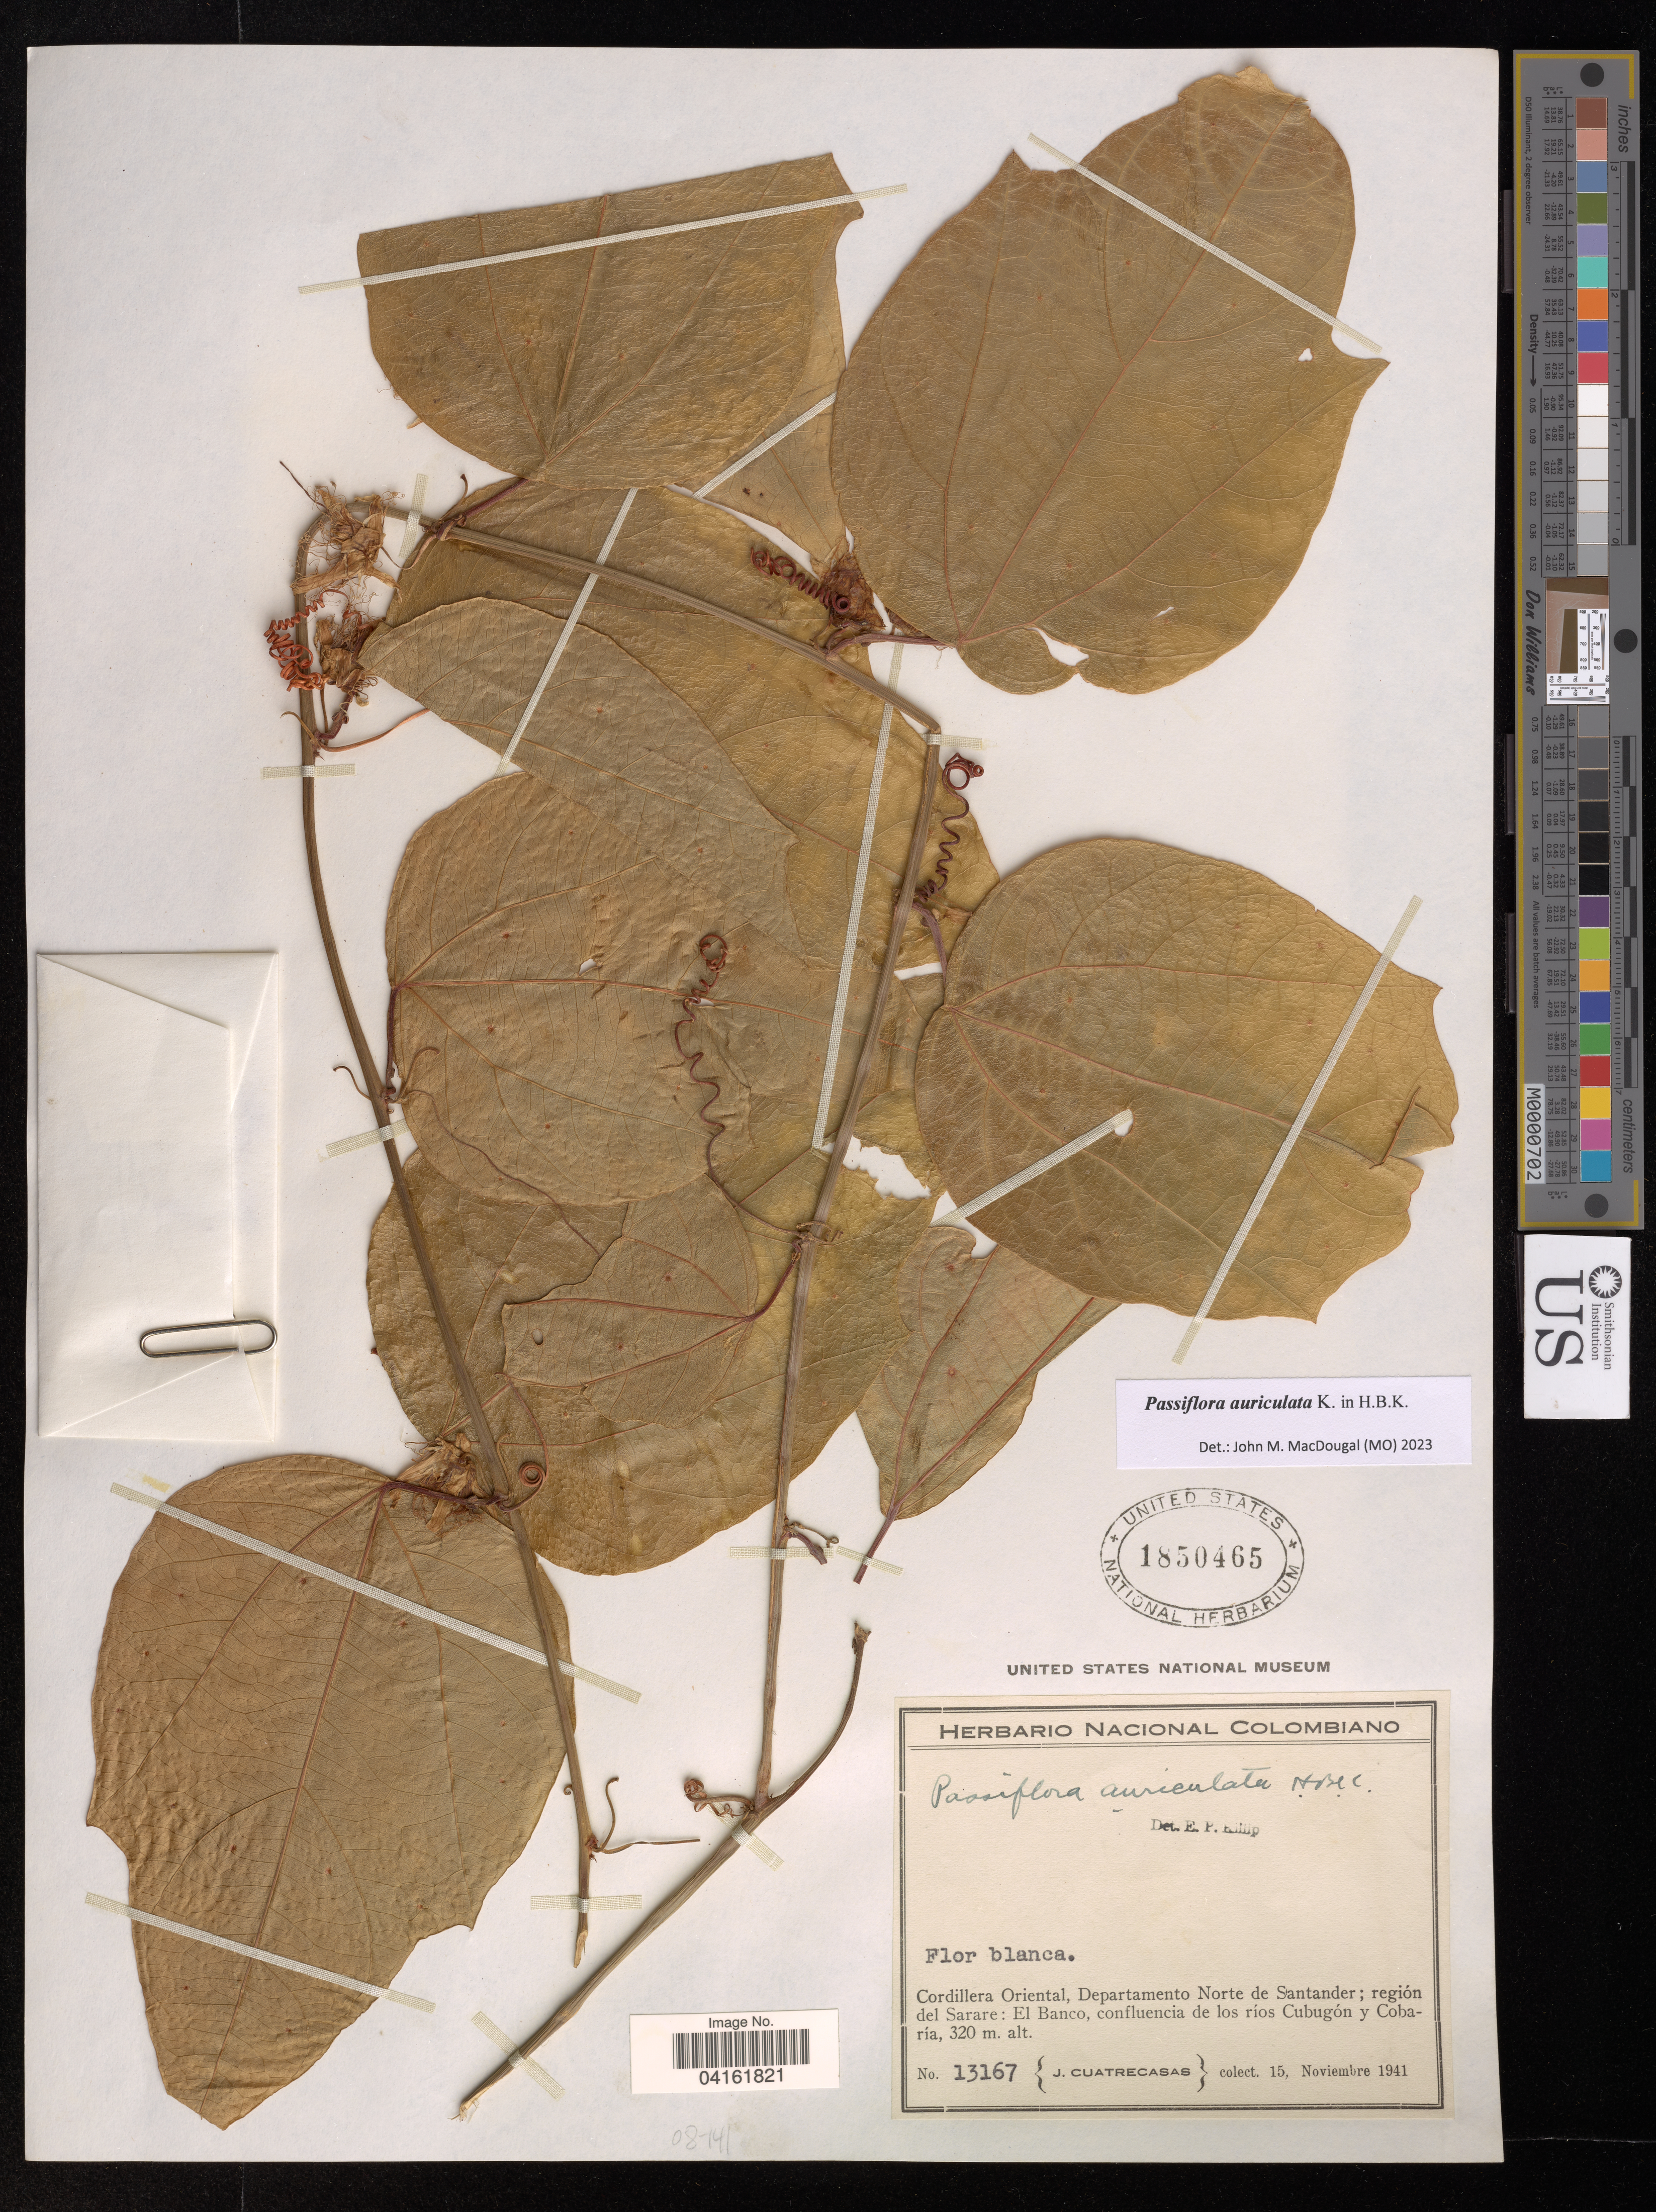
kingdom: Plantae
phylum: Tracheophyta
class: Magnoliopsida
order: Malpighiales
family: Passifloraceae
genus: Passiflora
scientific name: Passiflora auriculata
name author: Kunth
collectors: J. Cuatrecasas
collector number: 13167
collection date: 1941-11-15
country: Colombia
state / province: Norte de Santander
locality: Cordillera Oriental, Departamento Norte de Santander; región del Sarare: El Banco, confluencia de los ríos Cubugón y Cobaría.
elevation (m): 320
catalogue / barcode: US 1850465